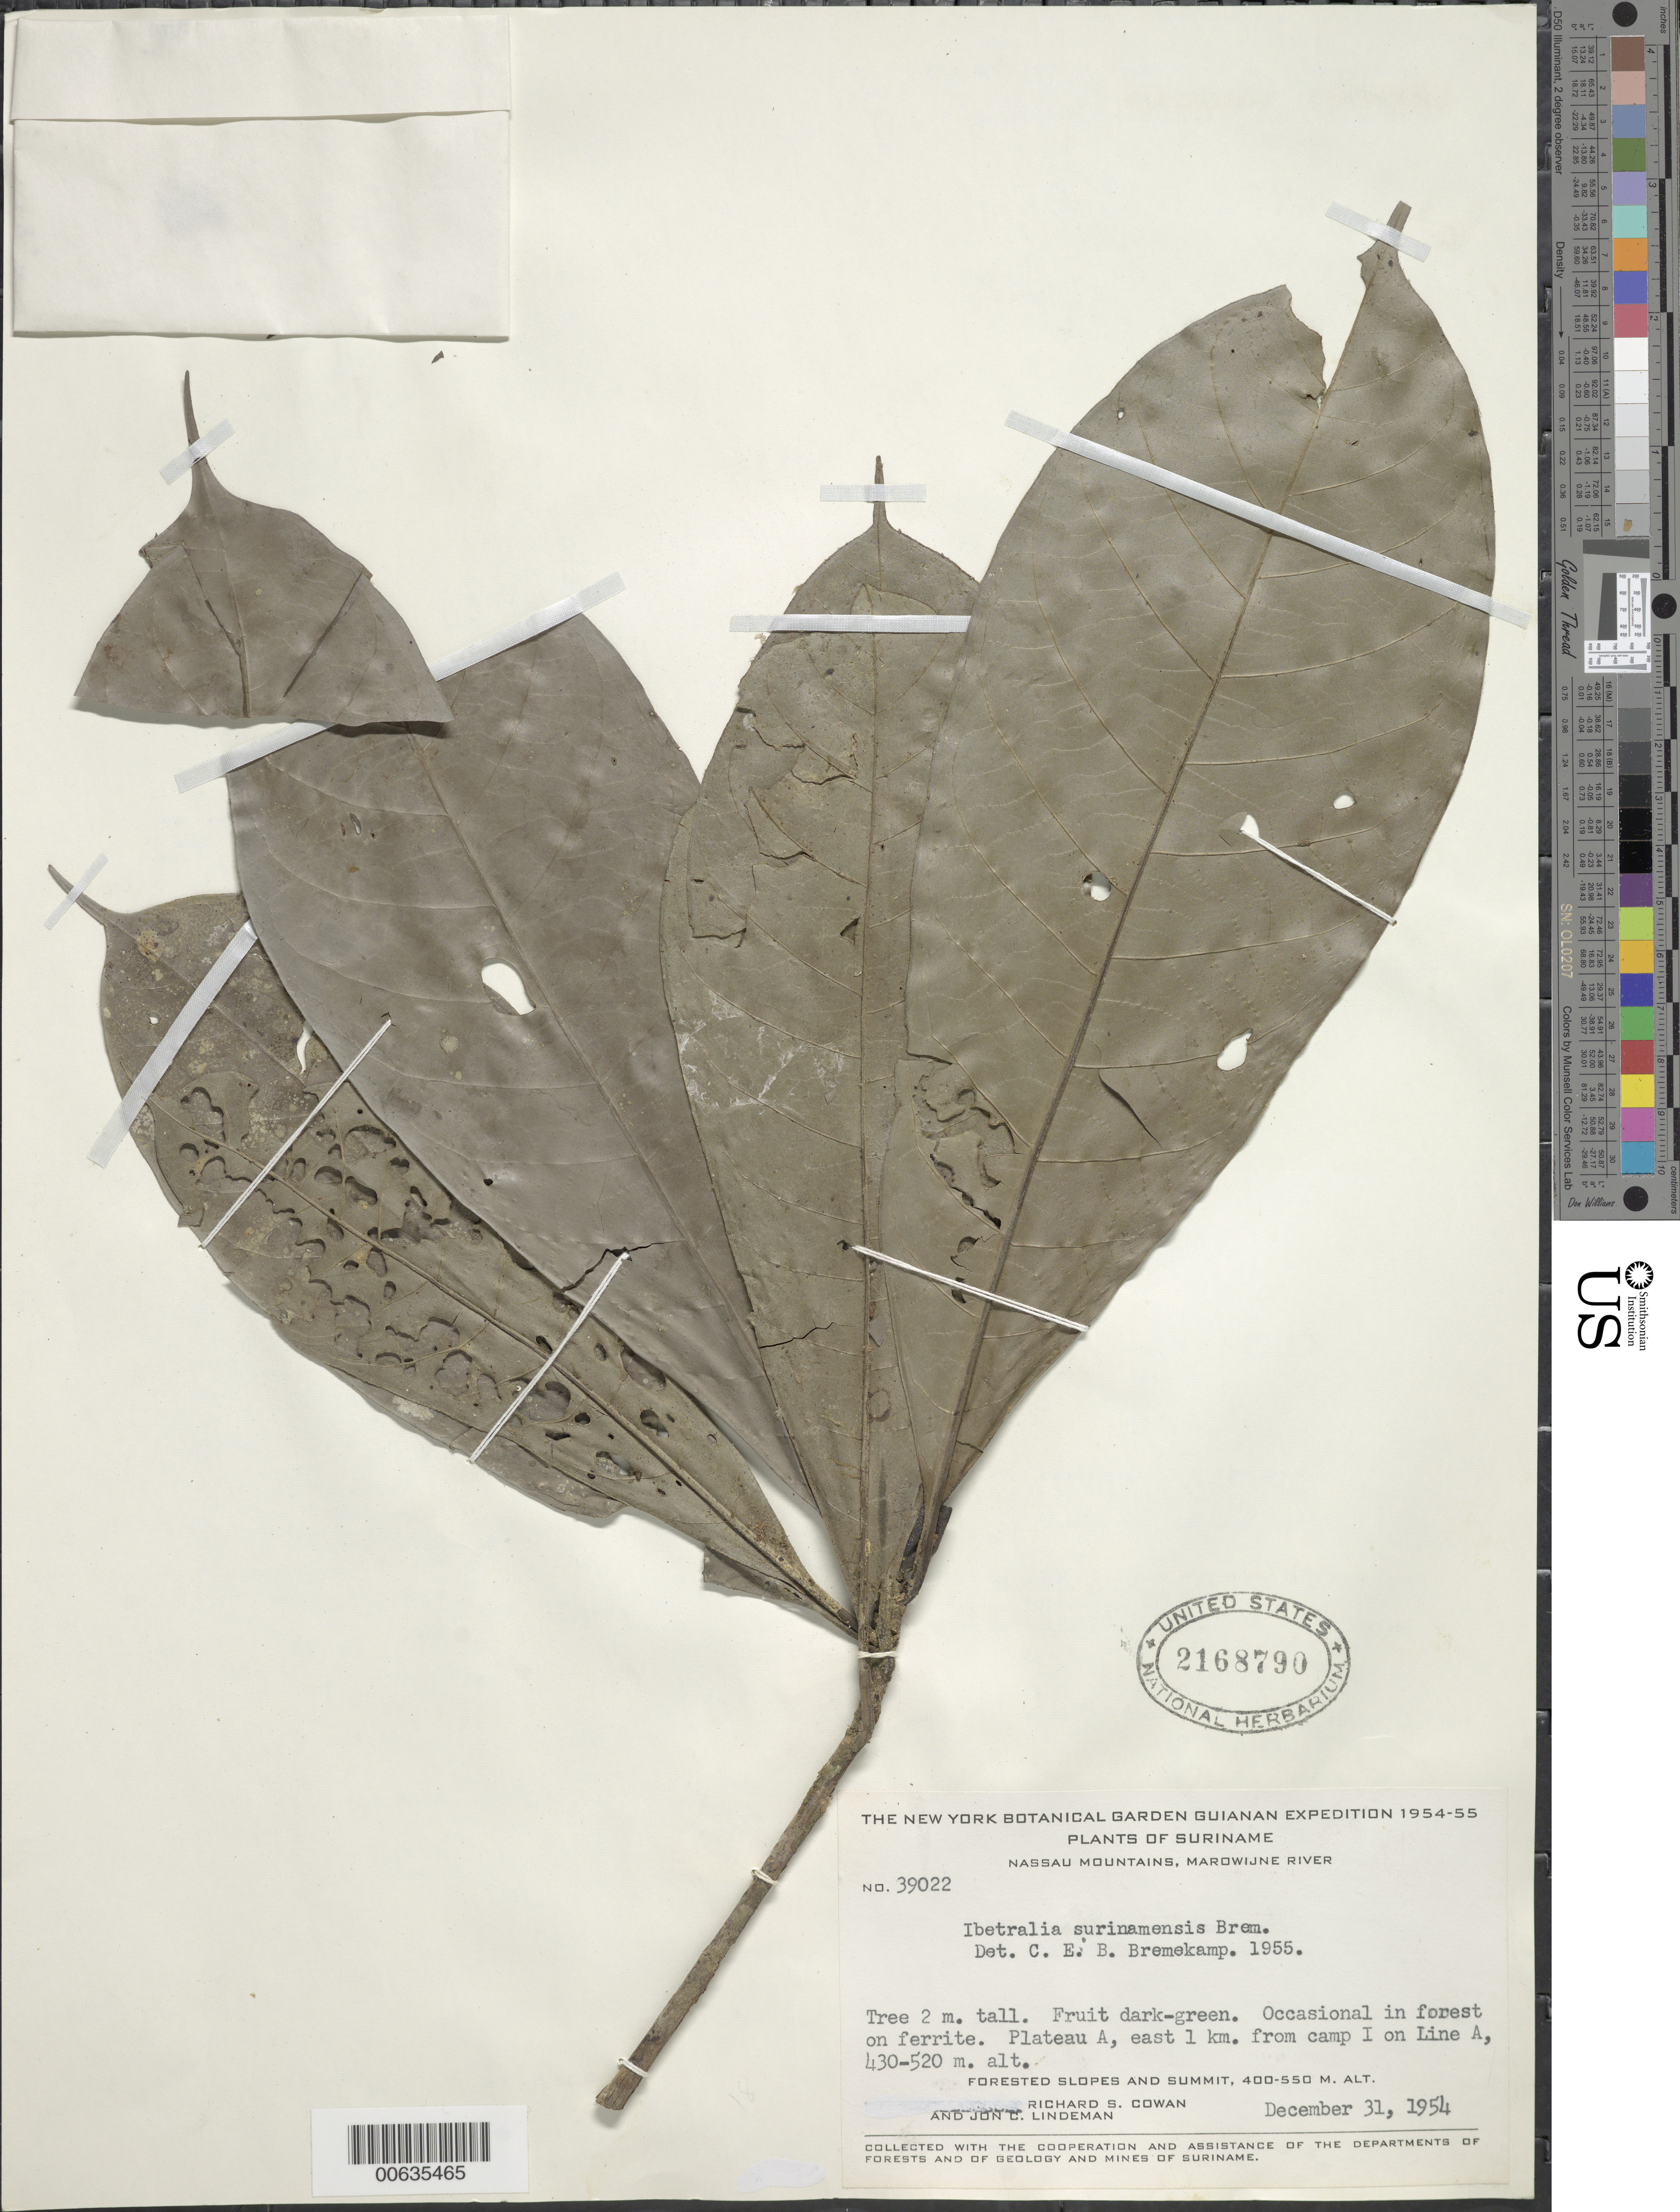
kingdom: Plantae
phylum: Tracheophyta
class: Magnoliopsida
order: Gentianales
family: Rubiaceae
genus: Ibetralia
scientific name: Ibetralia surinamensis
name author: Bremek.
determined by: Bremekamp, C. E. B.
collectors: R. S. Cowan & J. C. Lindeman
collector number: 39022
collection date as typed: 31-Dec-54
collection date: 1954-12-31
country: Suriname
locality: Nassau Mts., Marowijne R., Plateau A, 1 km E of camp I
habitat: Forest on ferrite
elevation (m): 400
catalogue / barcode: US 2168790